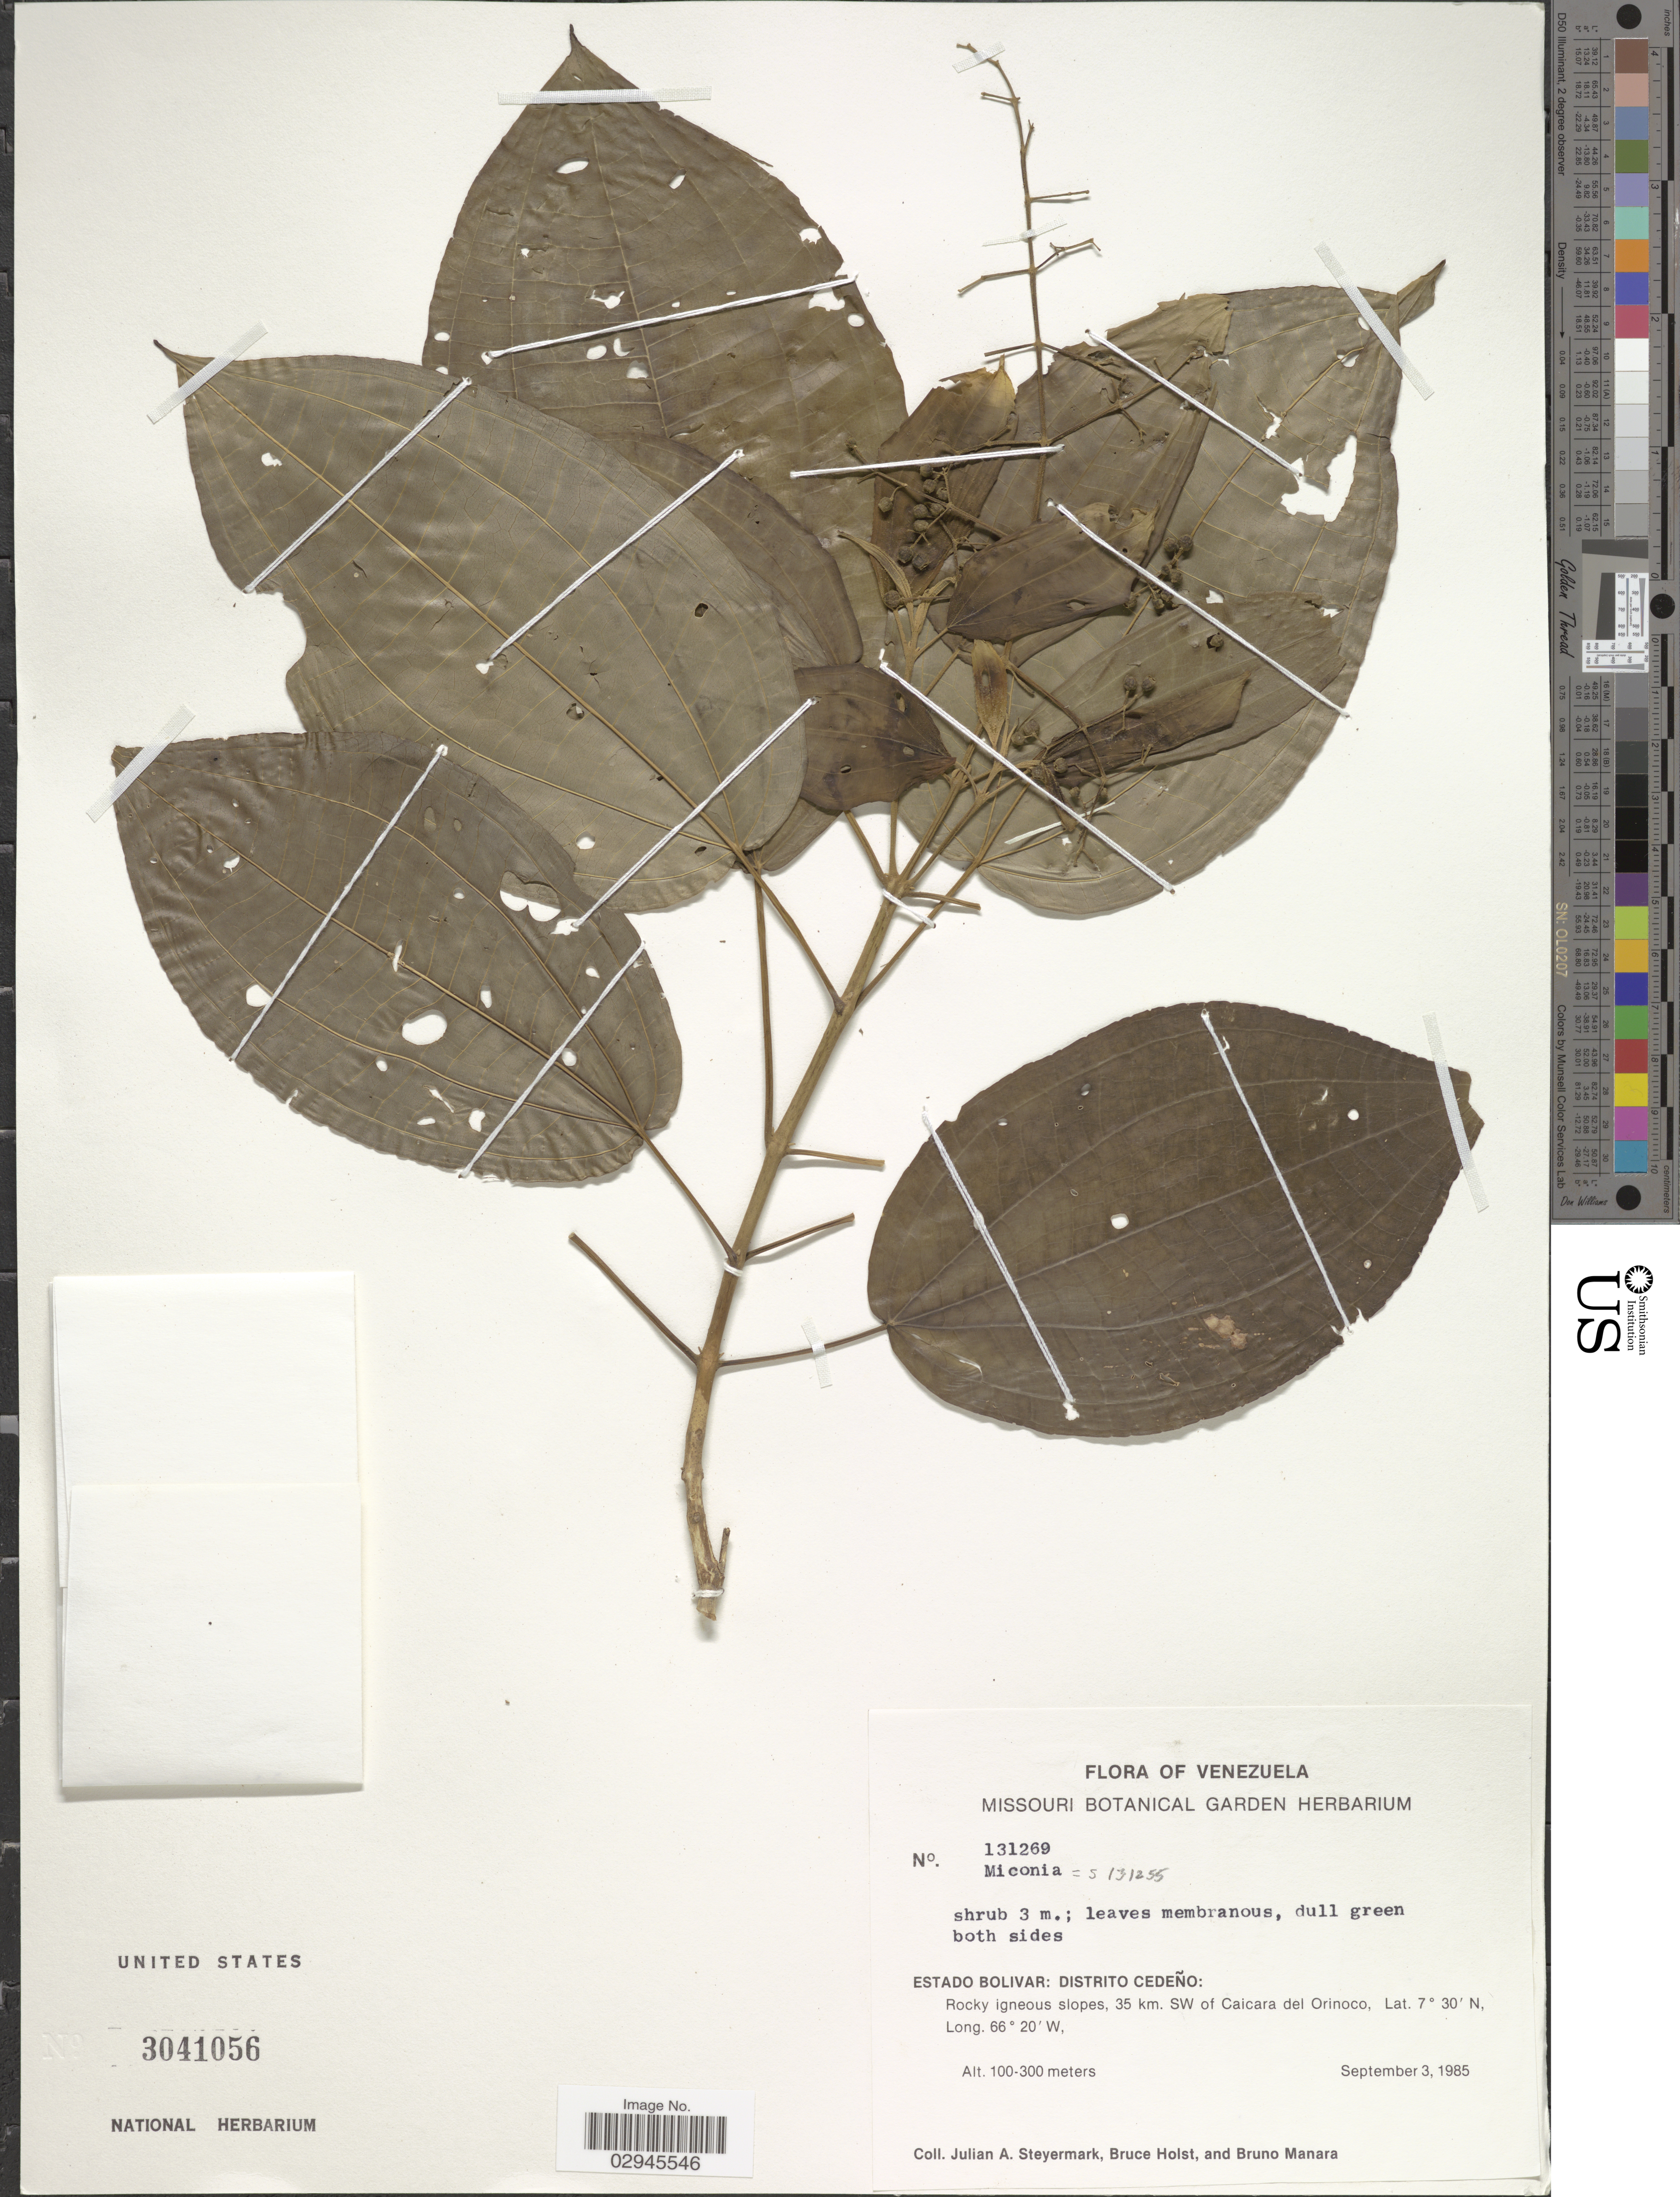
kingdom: Plantae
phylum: Tracheophyta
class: Magnoliopsida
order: Myrtales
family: Melastomataceae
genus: Miconia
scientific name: Miconia sp.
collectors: J. Steyermark, B. Holst & B. Manara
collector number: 131269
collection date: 1985-09-03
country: Venezuela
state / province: Bolivar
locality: Distrito Cedeño: 35 km. SW of Caicara del Orinoco.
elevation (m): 100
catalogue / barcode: US 3041056